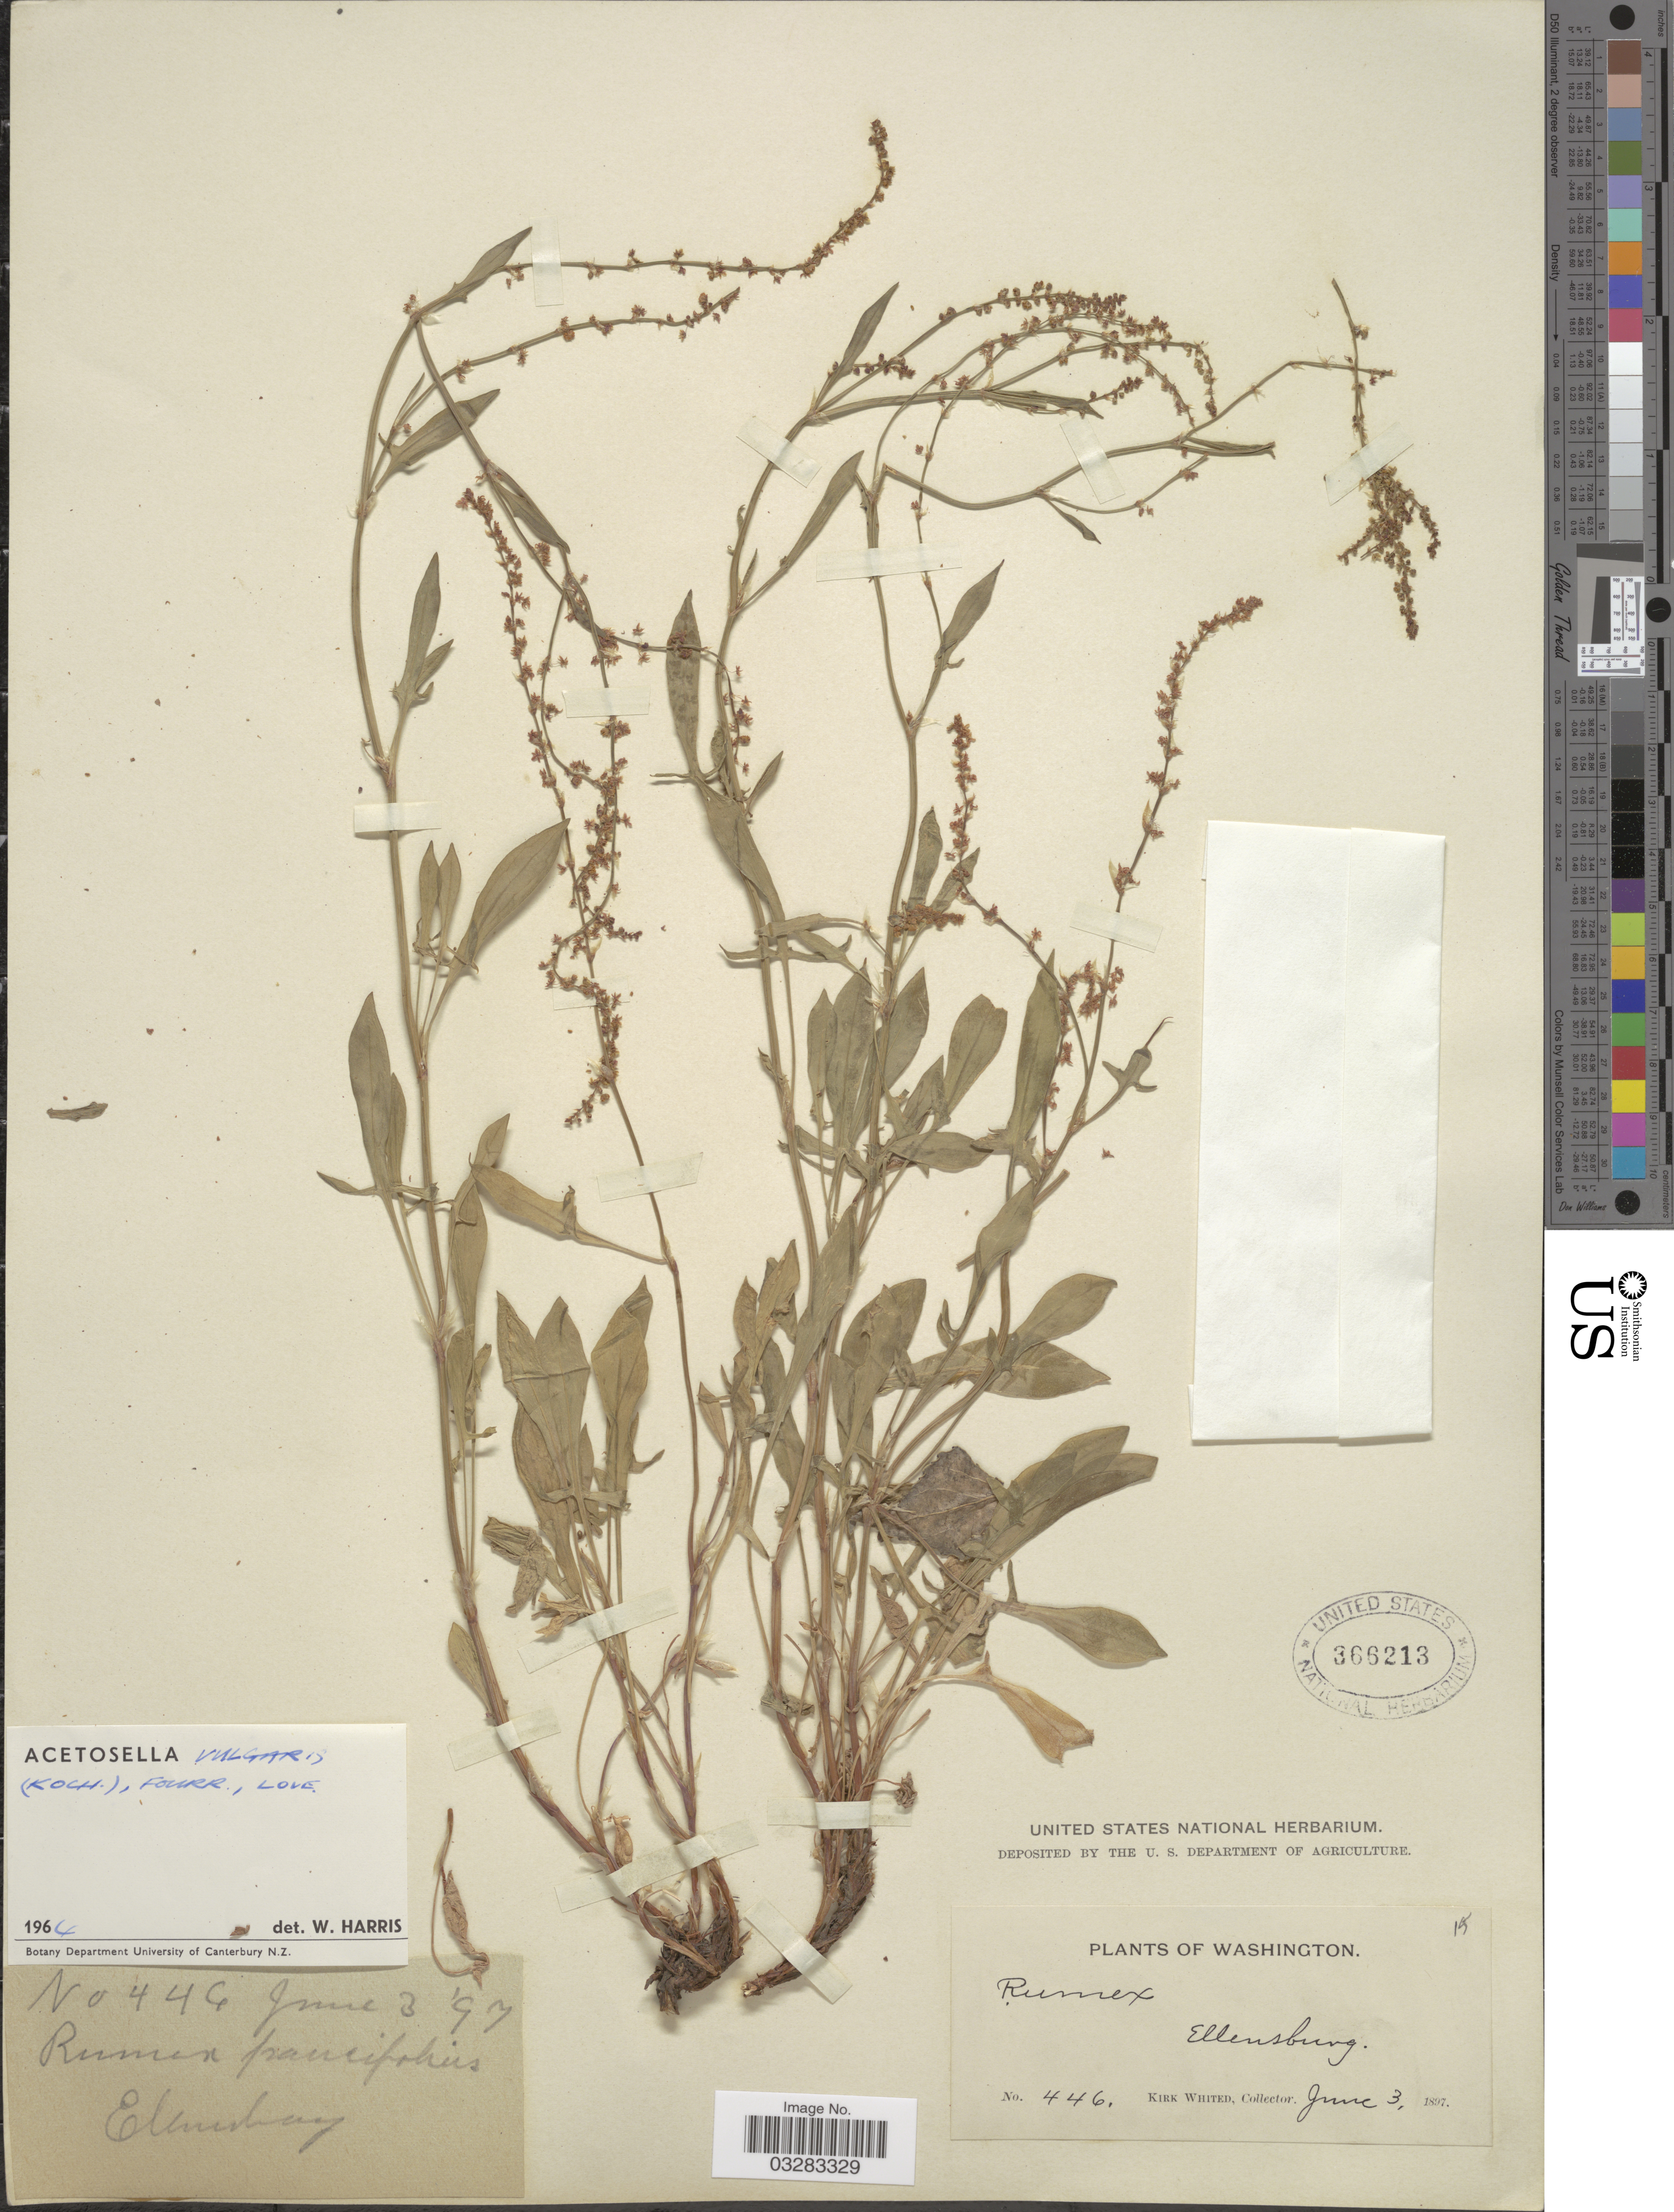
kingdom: Plantae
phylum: Tracheophyta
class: Magnoliopsida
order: Caryophyllales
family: Polygonaceae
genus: Rumex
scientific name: Rumex acetosella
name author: L.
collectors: K. Whited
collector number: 446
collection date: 1897-06-03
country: United States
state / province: Washington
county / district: Kittitas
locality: Ellensburg.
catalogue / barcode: US 366213